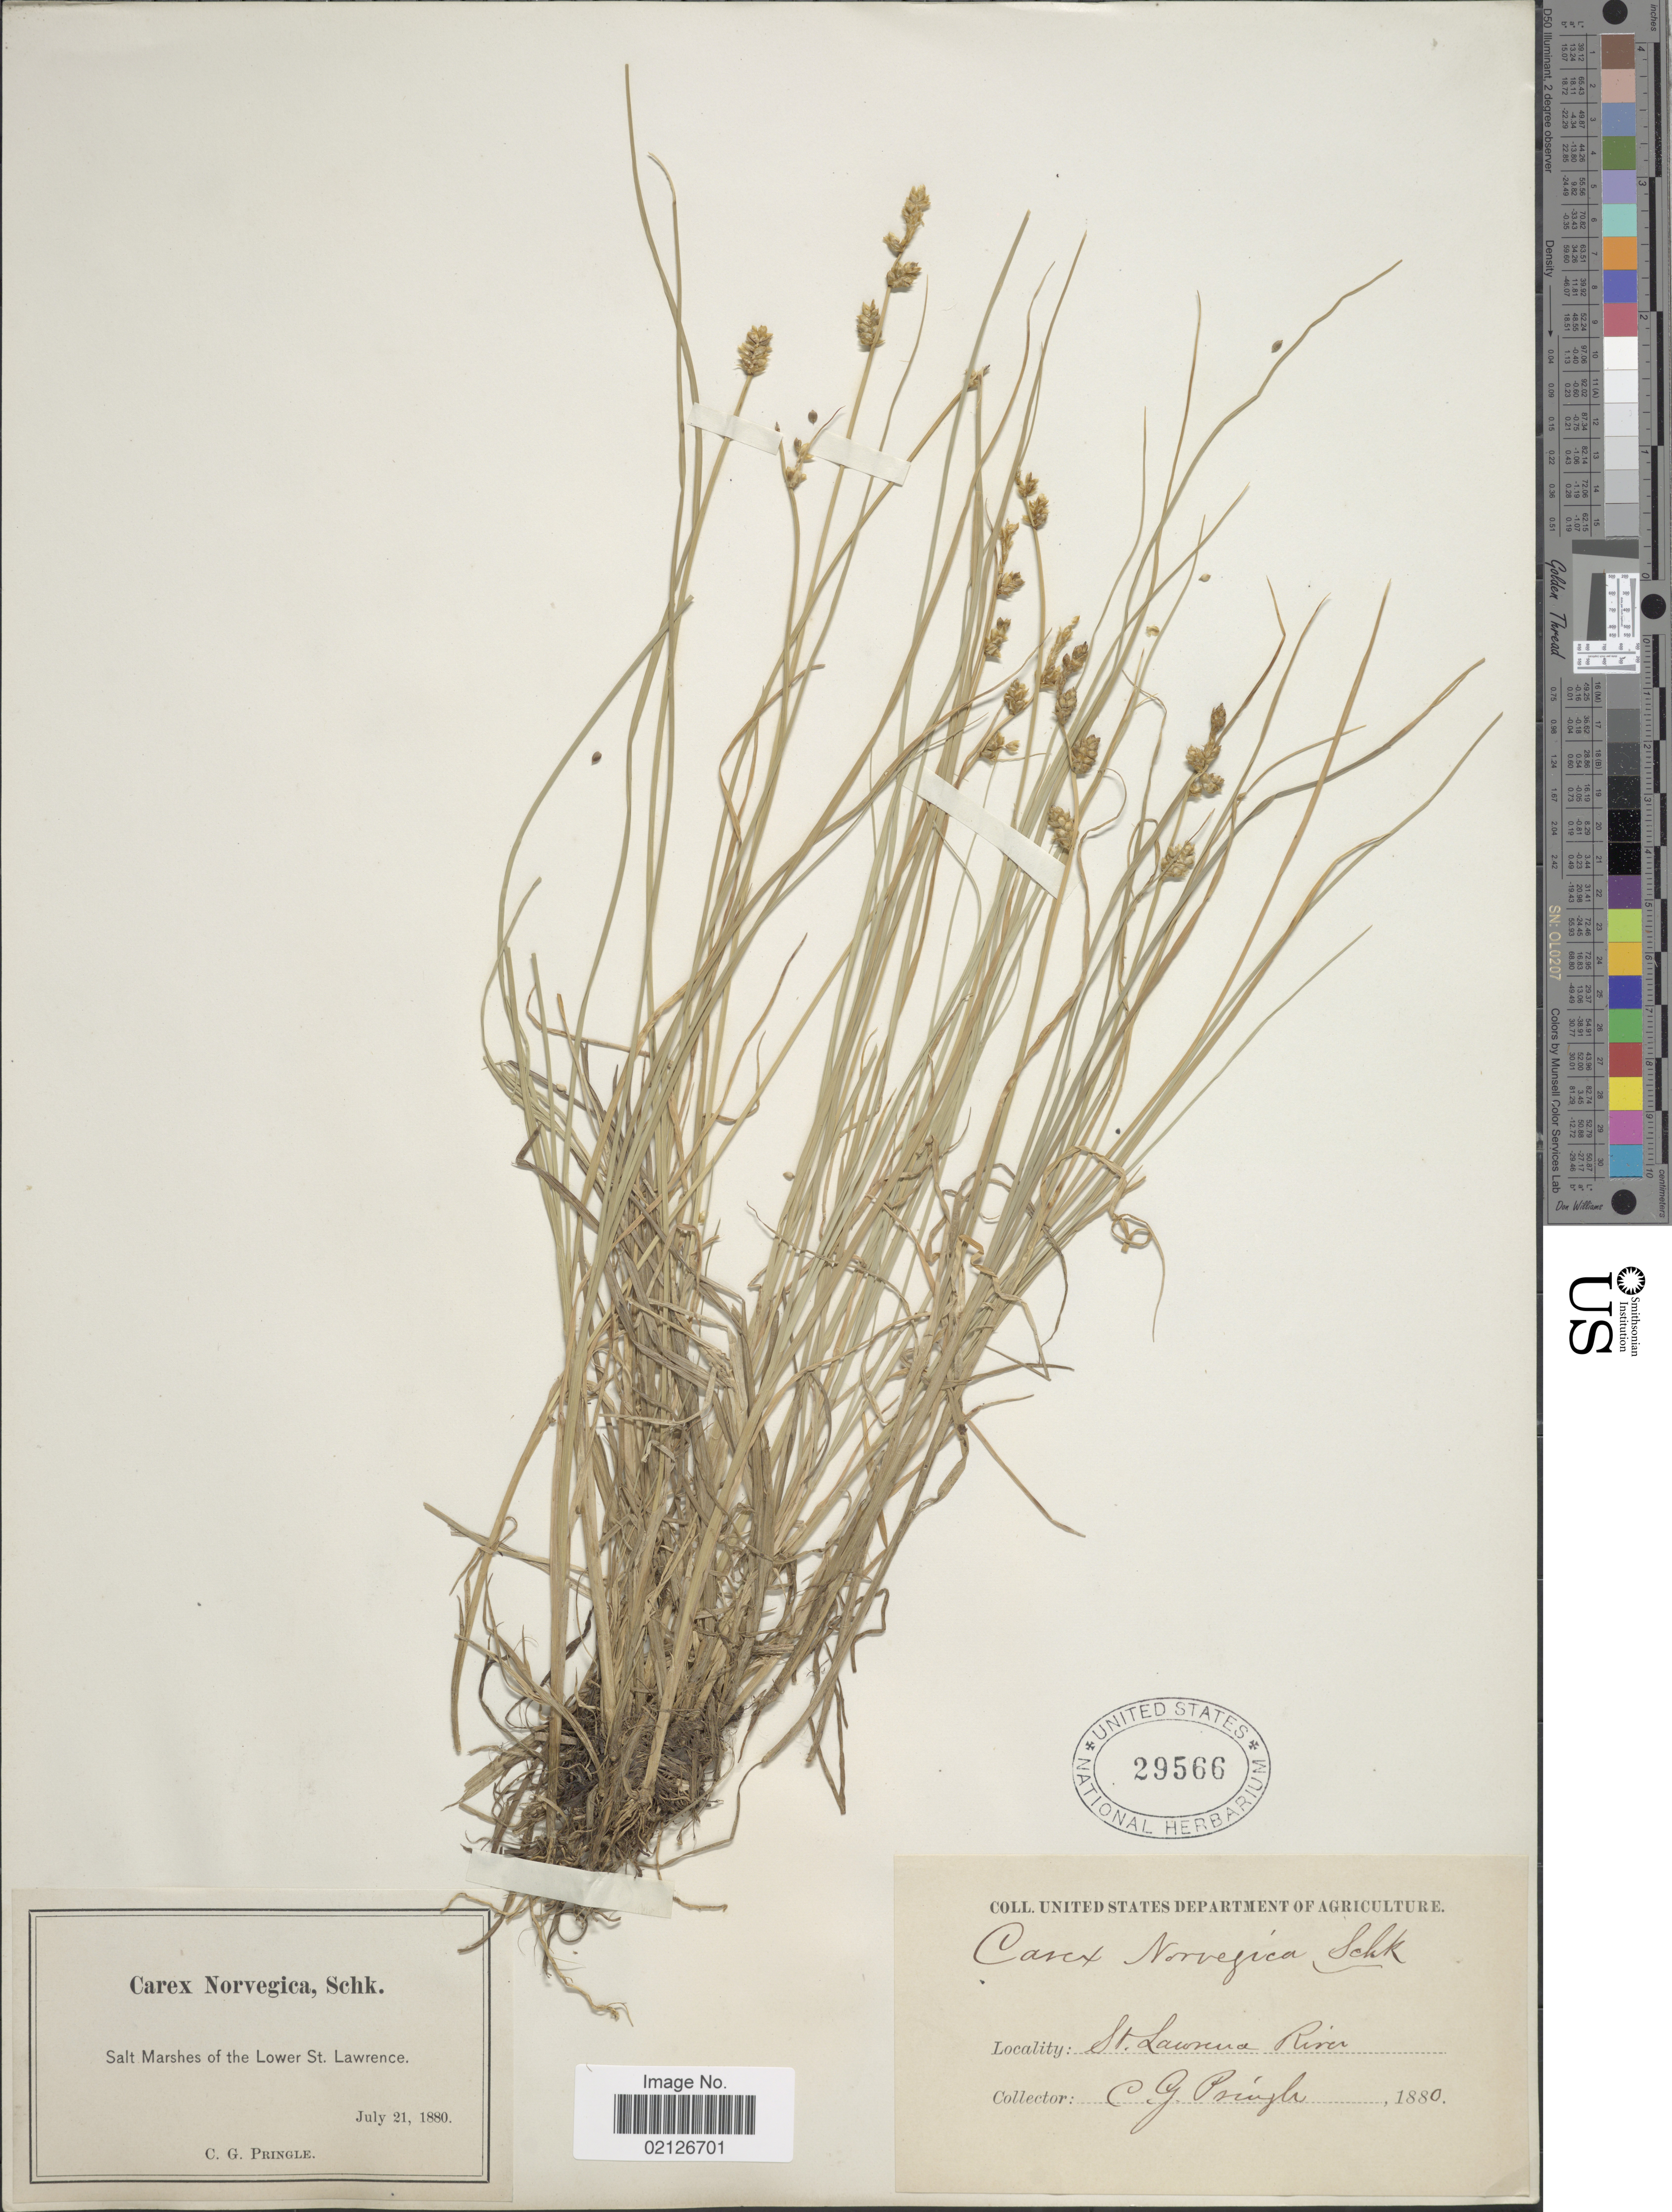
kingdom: Plantae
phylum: Tracheophyta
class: Liliopsida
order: Poales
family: Cyperaceae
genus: Carex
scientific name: Carex norvegica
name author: Retz.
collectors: C. G. Pringle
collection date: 1880-07-21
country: Canada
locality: Salt marshes of the Lower St. Lawrence, St. Lawrence River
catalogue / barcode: US 29566